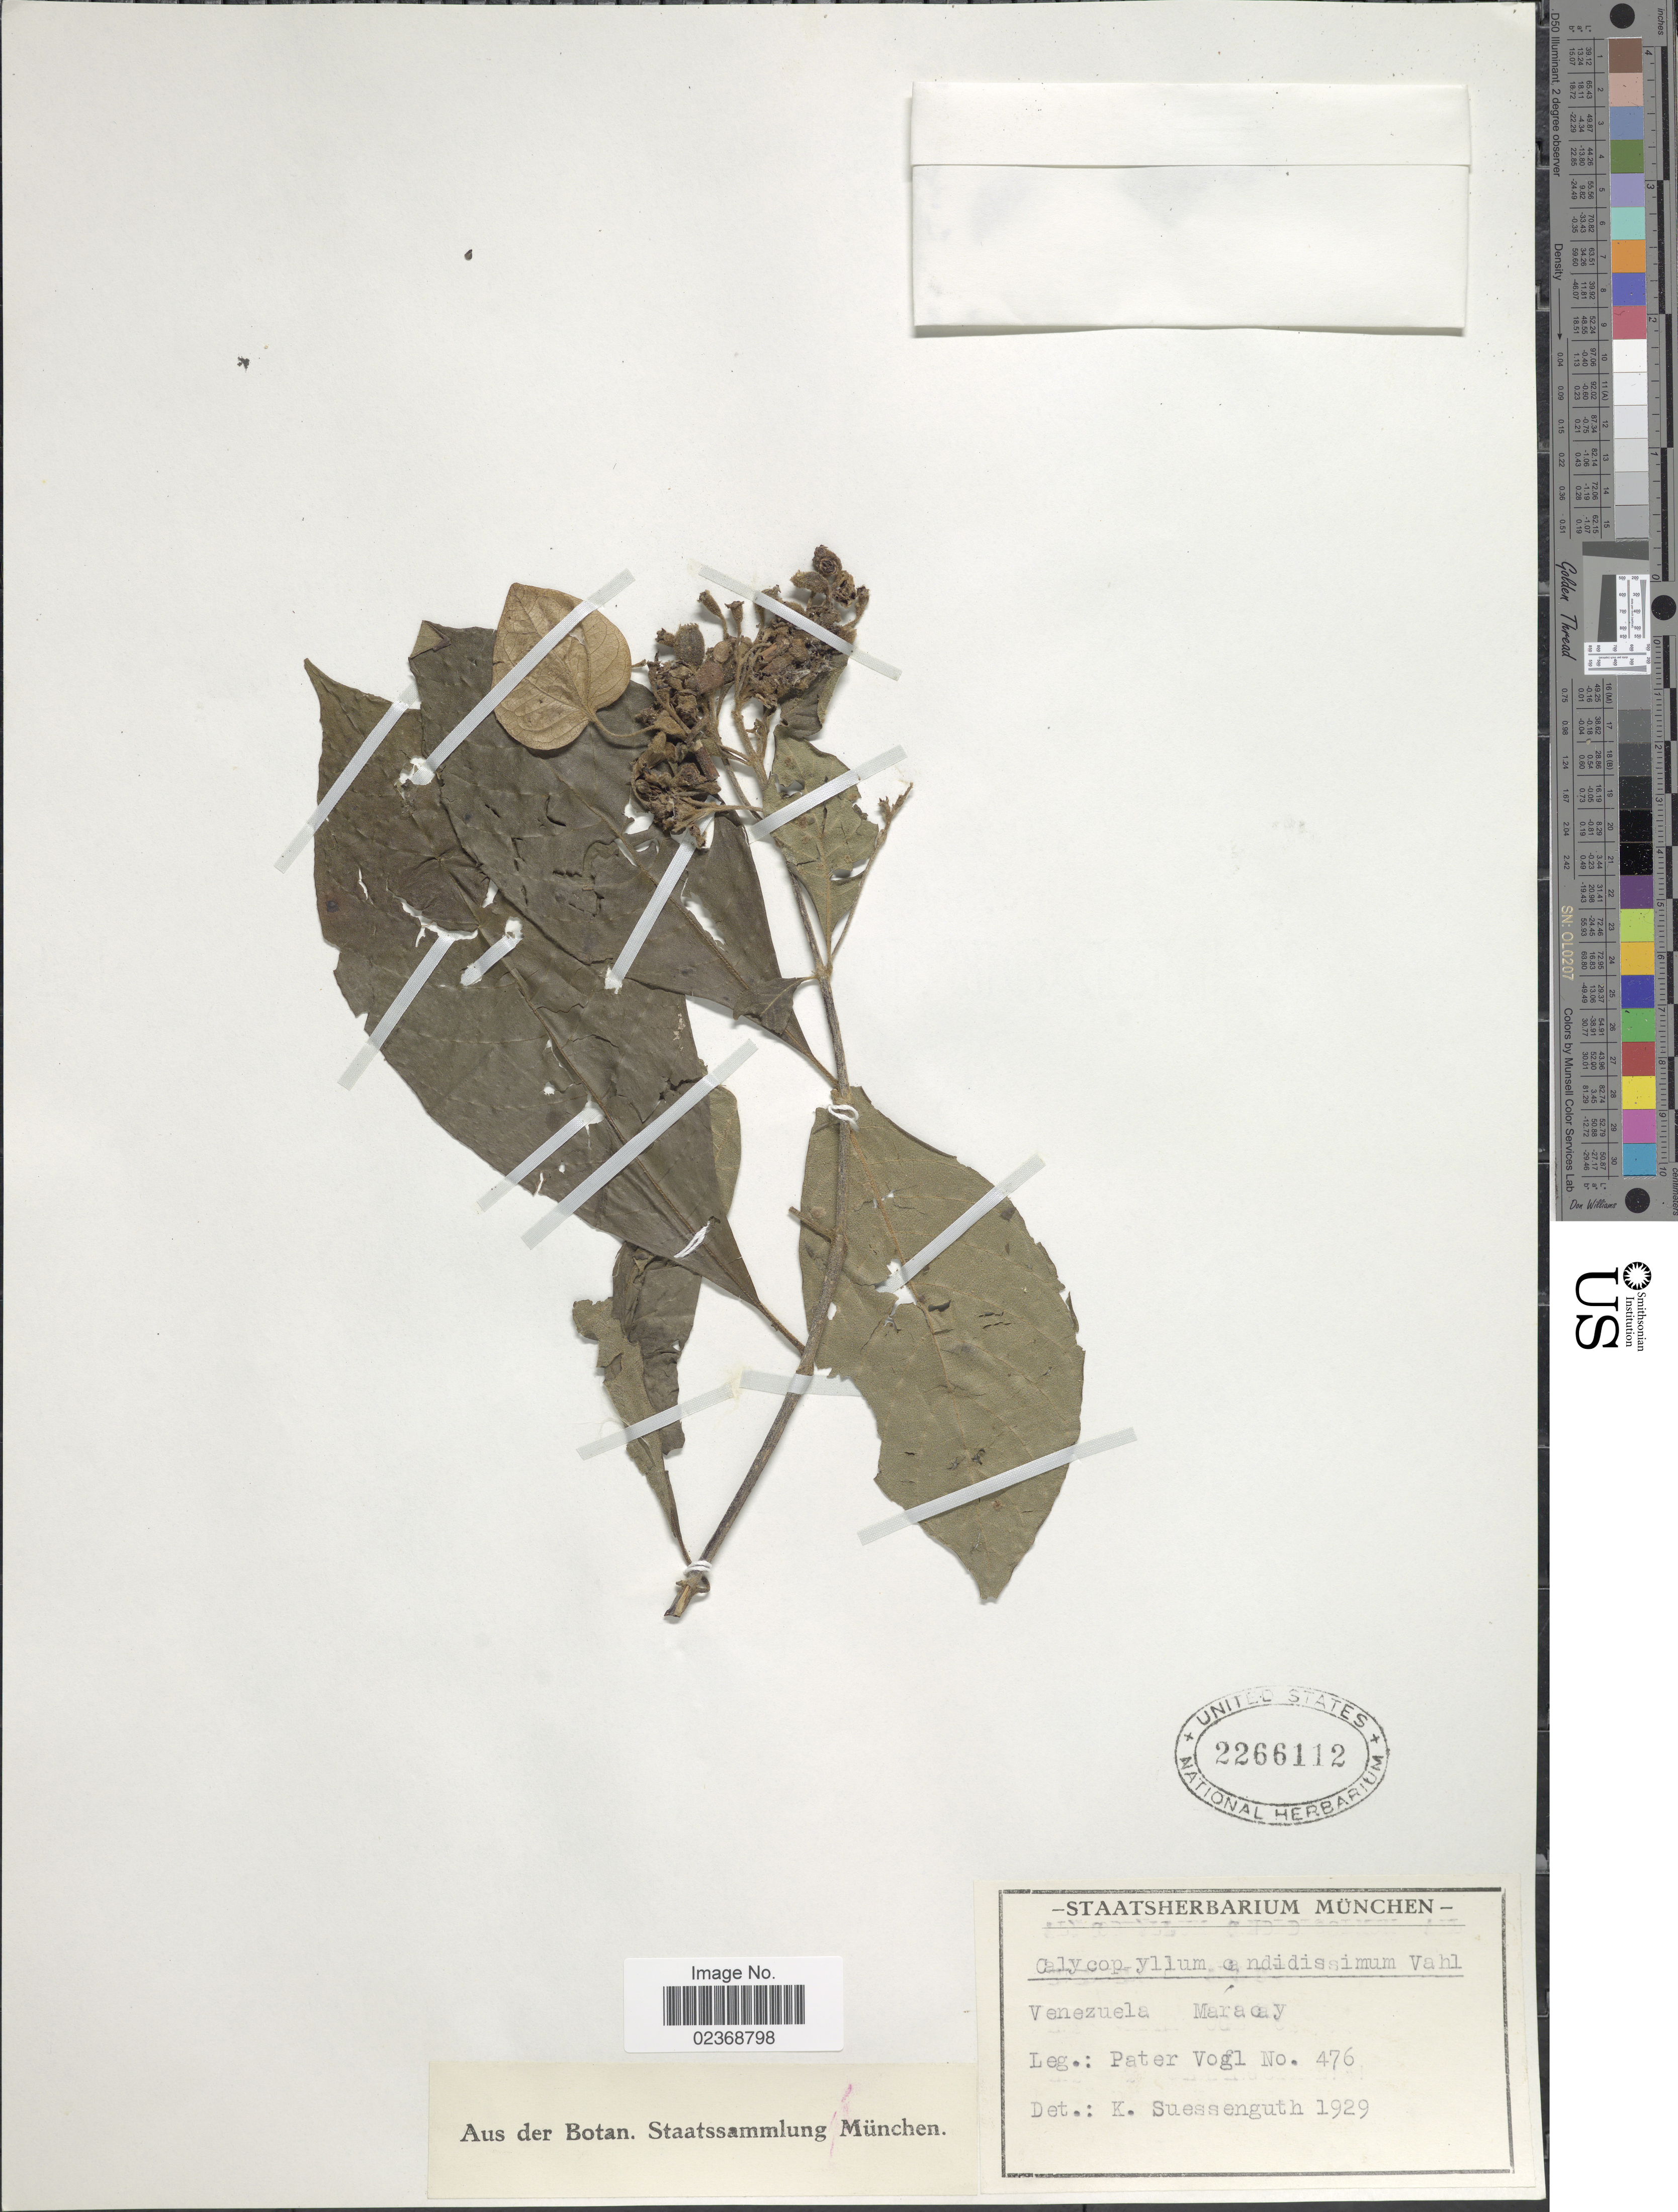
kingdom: Plantae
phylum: Tracheophyta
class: Magnoliopsida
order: Gentianales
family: Rubiaceae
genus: Calycophyllum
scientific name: Calycophyllum candidissimum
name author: (Vahl) DC.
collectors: P. C. Vogl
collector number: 476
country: Venezuela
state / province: Aragua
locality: Maracay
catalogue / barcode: US 2266112